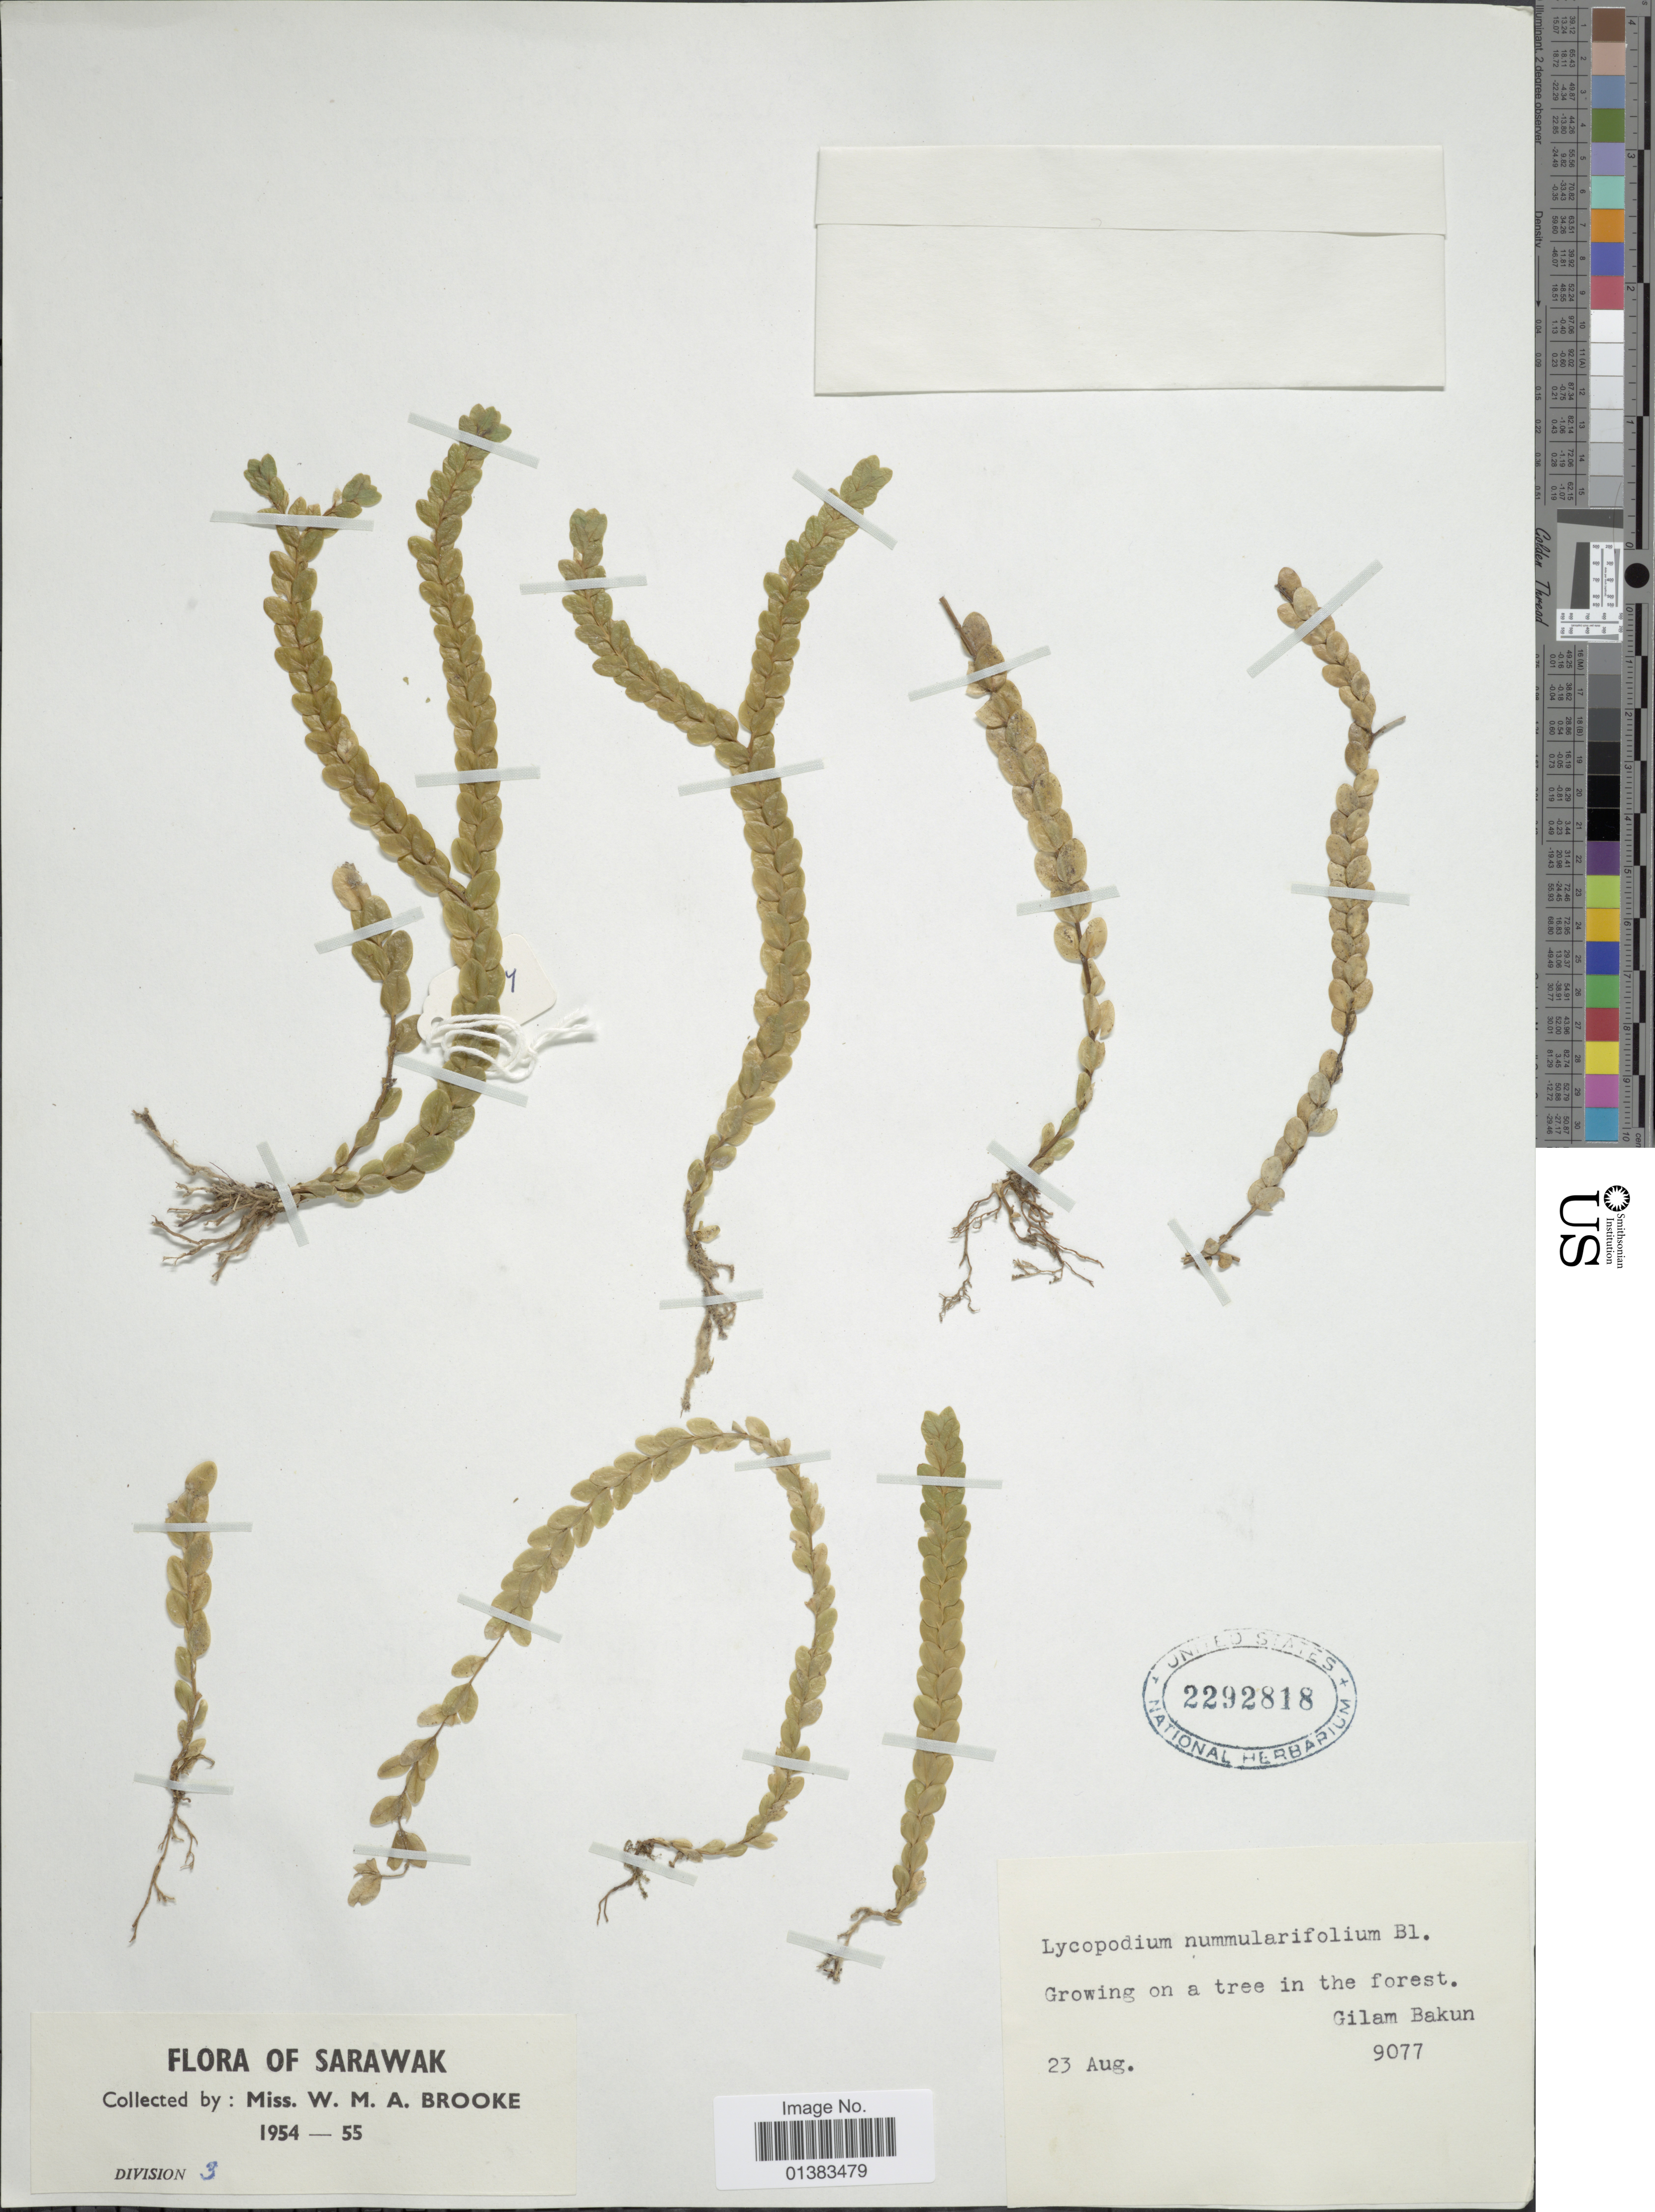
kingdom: Plantae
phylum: Tracheophyta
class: Lycopodiopsida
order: Lycopodiales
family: Lycopodiaceae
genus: Phlegmariurus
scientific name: Phlegmariurus nummulariifolius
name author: (Blume) Ching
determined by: Field, A. R.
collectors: W. Brooke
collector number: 9077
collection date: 1954-08-23/1954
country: Malaysia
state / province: Sarawak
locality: Gilam Bakun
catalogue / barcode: US 2292818